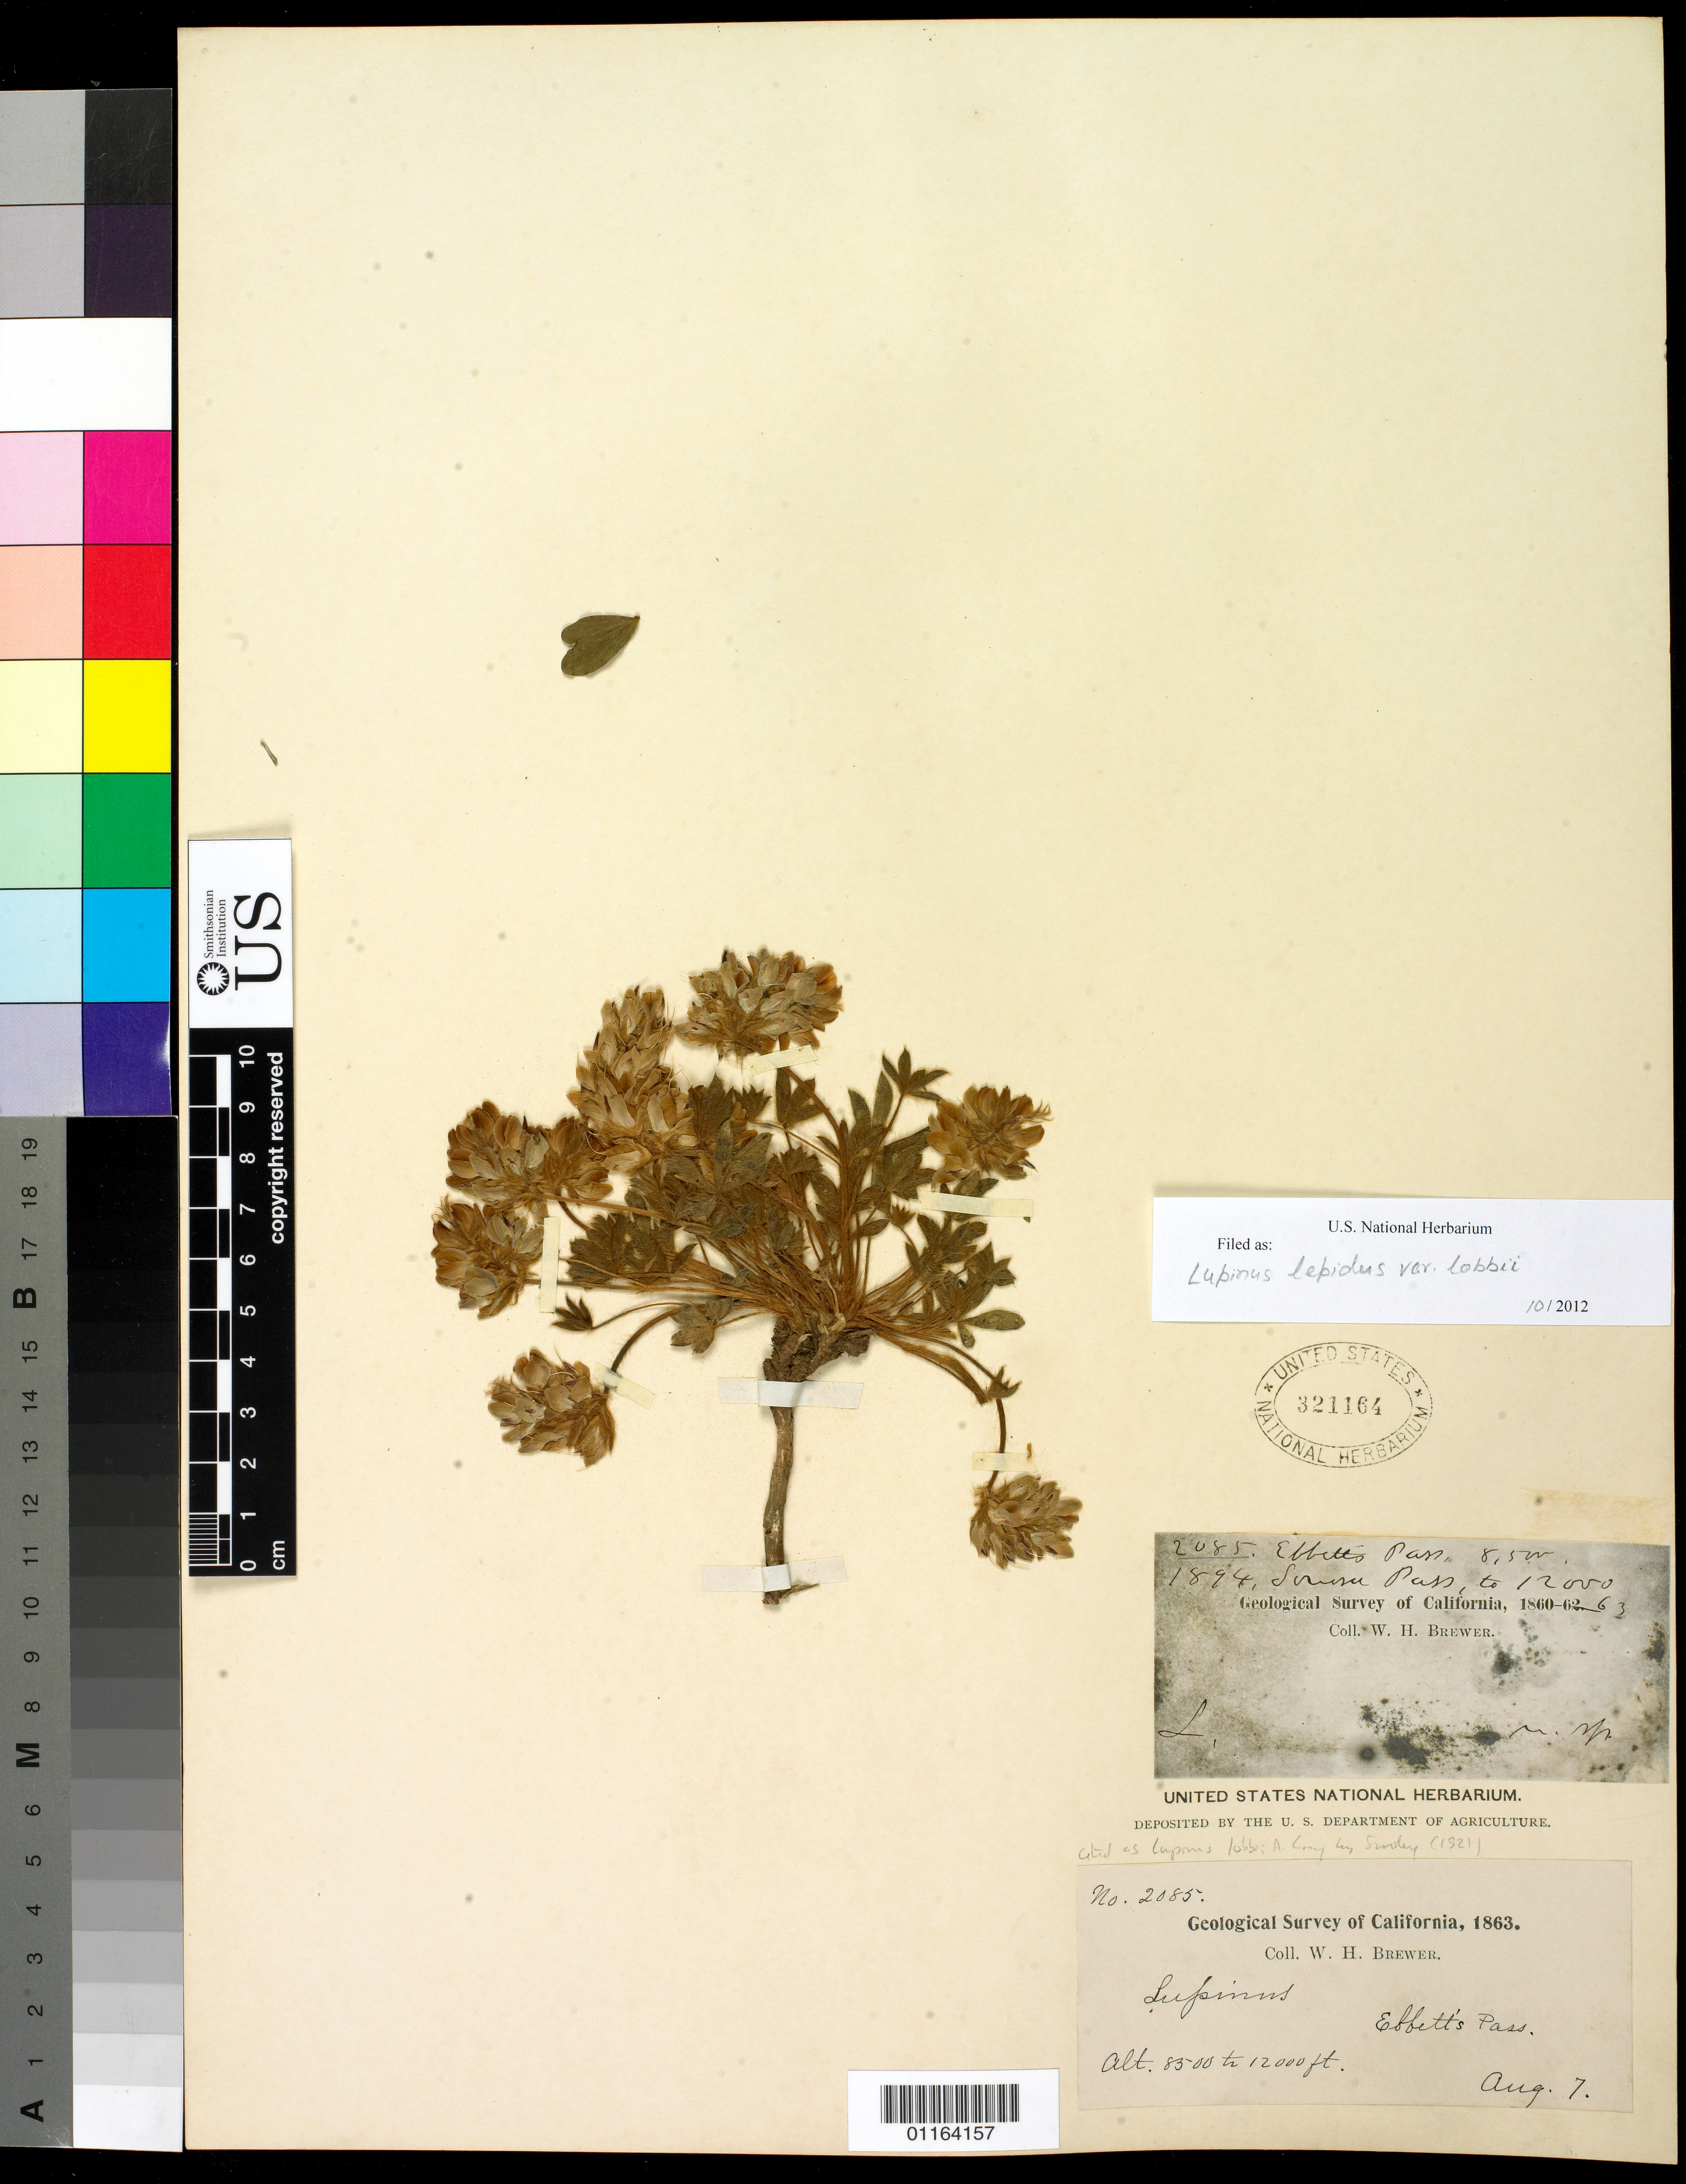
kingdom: Plantae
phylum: Tracheophyta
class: Magnoliopsida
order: Fabales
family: Fabaceae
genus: Lupinus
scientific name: Lupinus sellulus var. lobbii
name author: (A. Gray ex S. Watson) B.J. Cox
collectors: W. H. Brewer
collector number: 2085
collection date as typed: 07 Aug 1863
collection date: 1863-08-07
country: United States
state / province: California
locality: Ebbett's Pass.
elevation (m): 2591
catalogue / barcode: US 321164